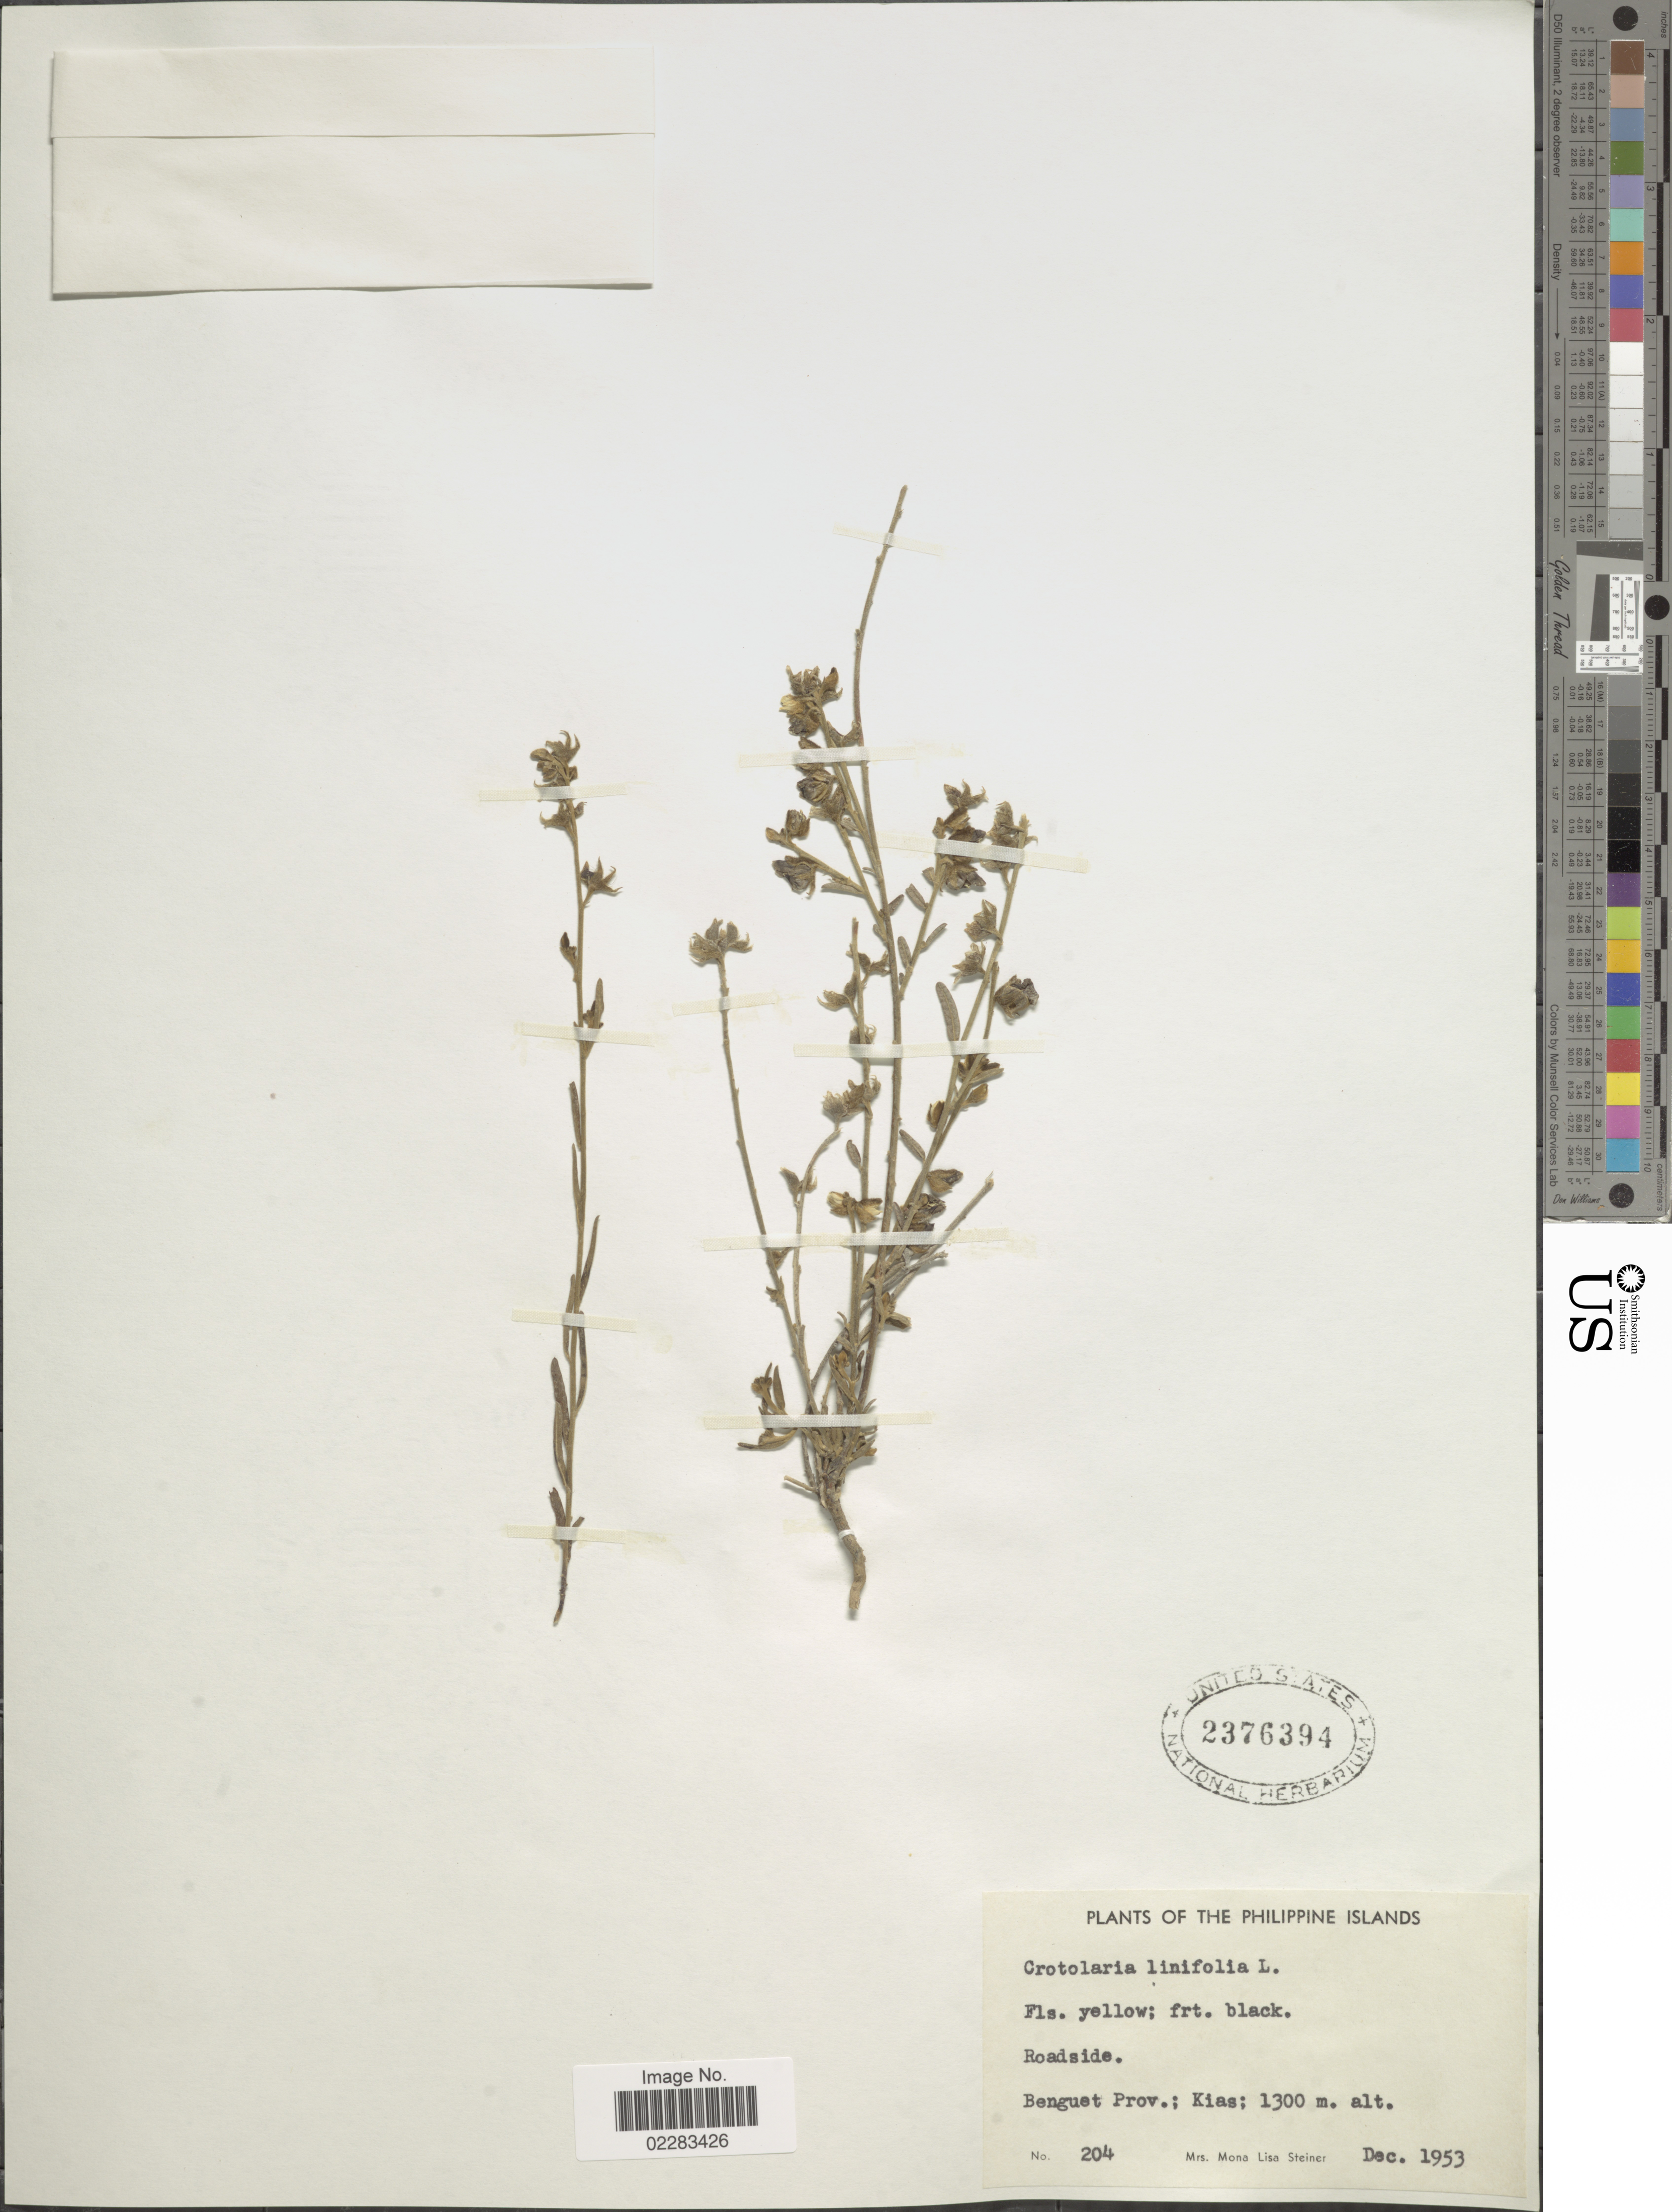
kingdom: Plantae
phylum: Tracheophyta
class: Magnoliopsida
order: Fabales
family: Fabaceae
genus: Crotalaria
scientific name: Crotalaria linifolia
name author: L. f.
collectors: M. Steiner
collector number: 204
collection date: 1953-12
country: Philippines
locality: The Philippine Islands, Roadside, Benguet Prov; Kias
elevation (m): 1300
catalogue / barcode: US 2376394